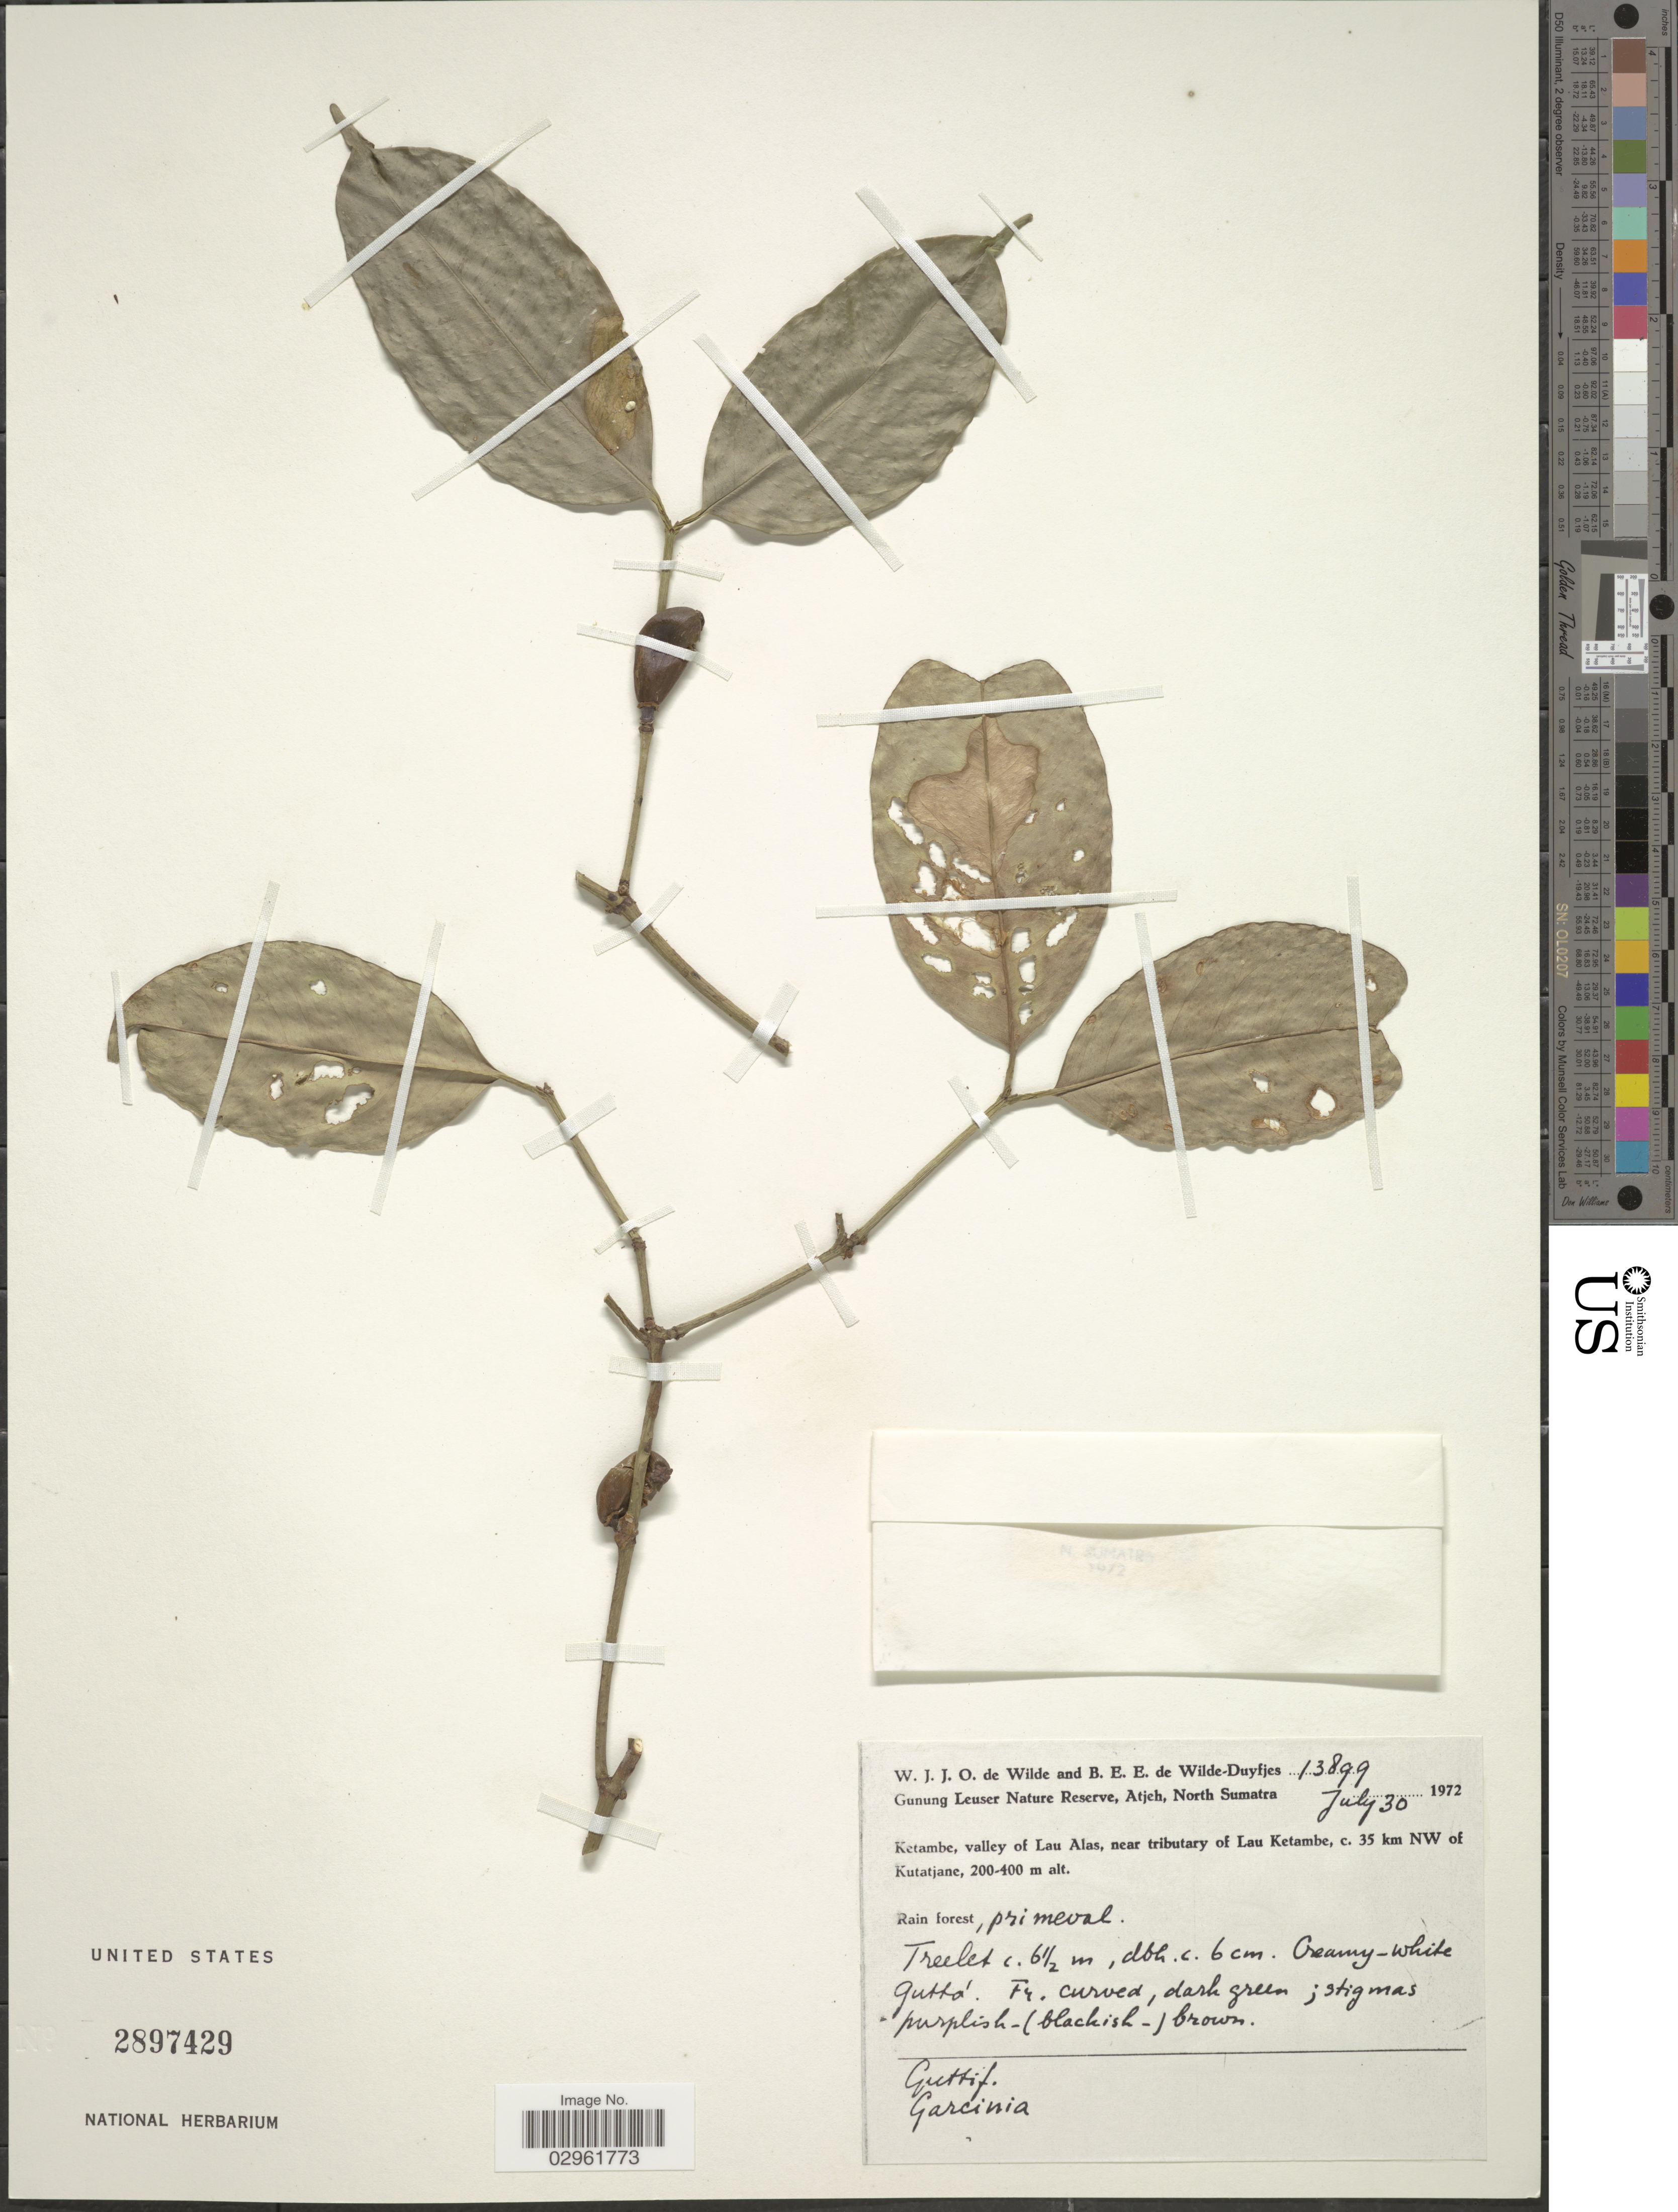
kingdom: Plantae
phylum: Tracheophyta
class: Magnoliopsida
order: Malpighiales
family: Clusiaceae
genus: Garcinia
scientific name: Garcinia sp.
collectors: W. J. de Wilde & B. E. de Wilde-Duyfjes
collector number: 13899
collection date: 1972-07-30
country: Indonesia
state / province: Sumatra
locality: Gunung Leuser Nature Reserves, Atjeh, North Sumatra, Ketambe, valley of Lau Alas, near tributary of Lau Ketambe, c. 35 km NW of Kutatjane.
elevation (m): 200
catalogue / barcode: US 2897429